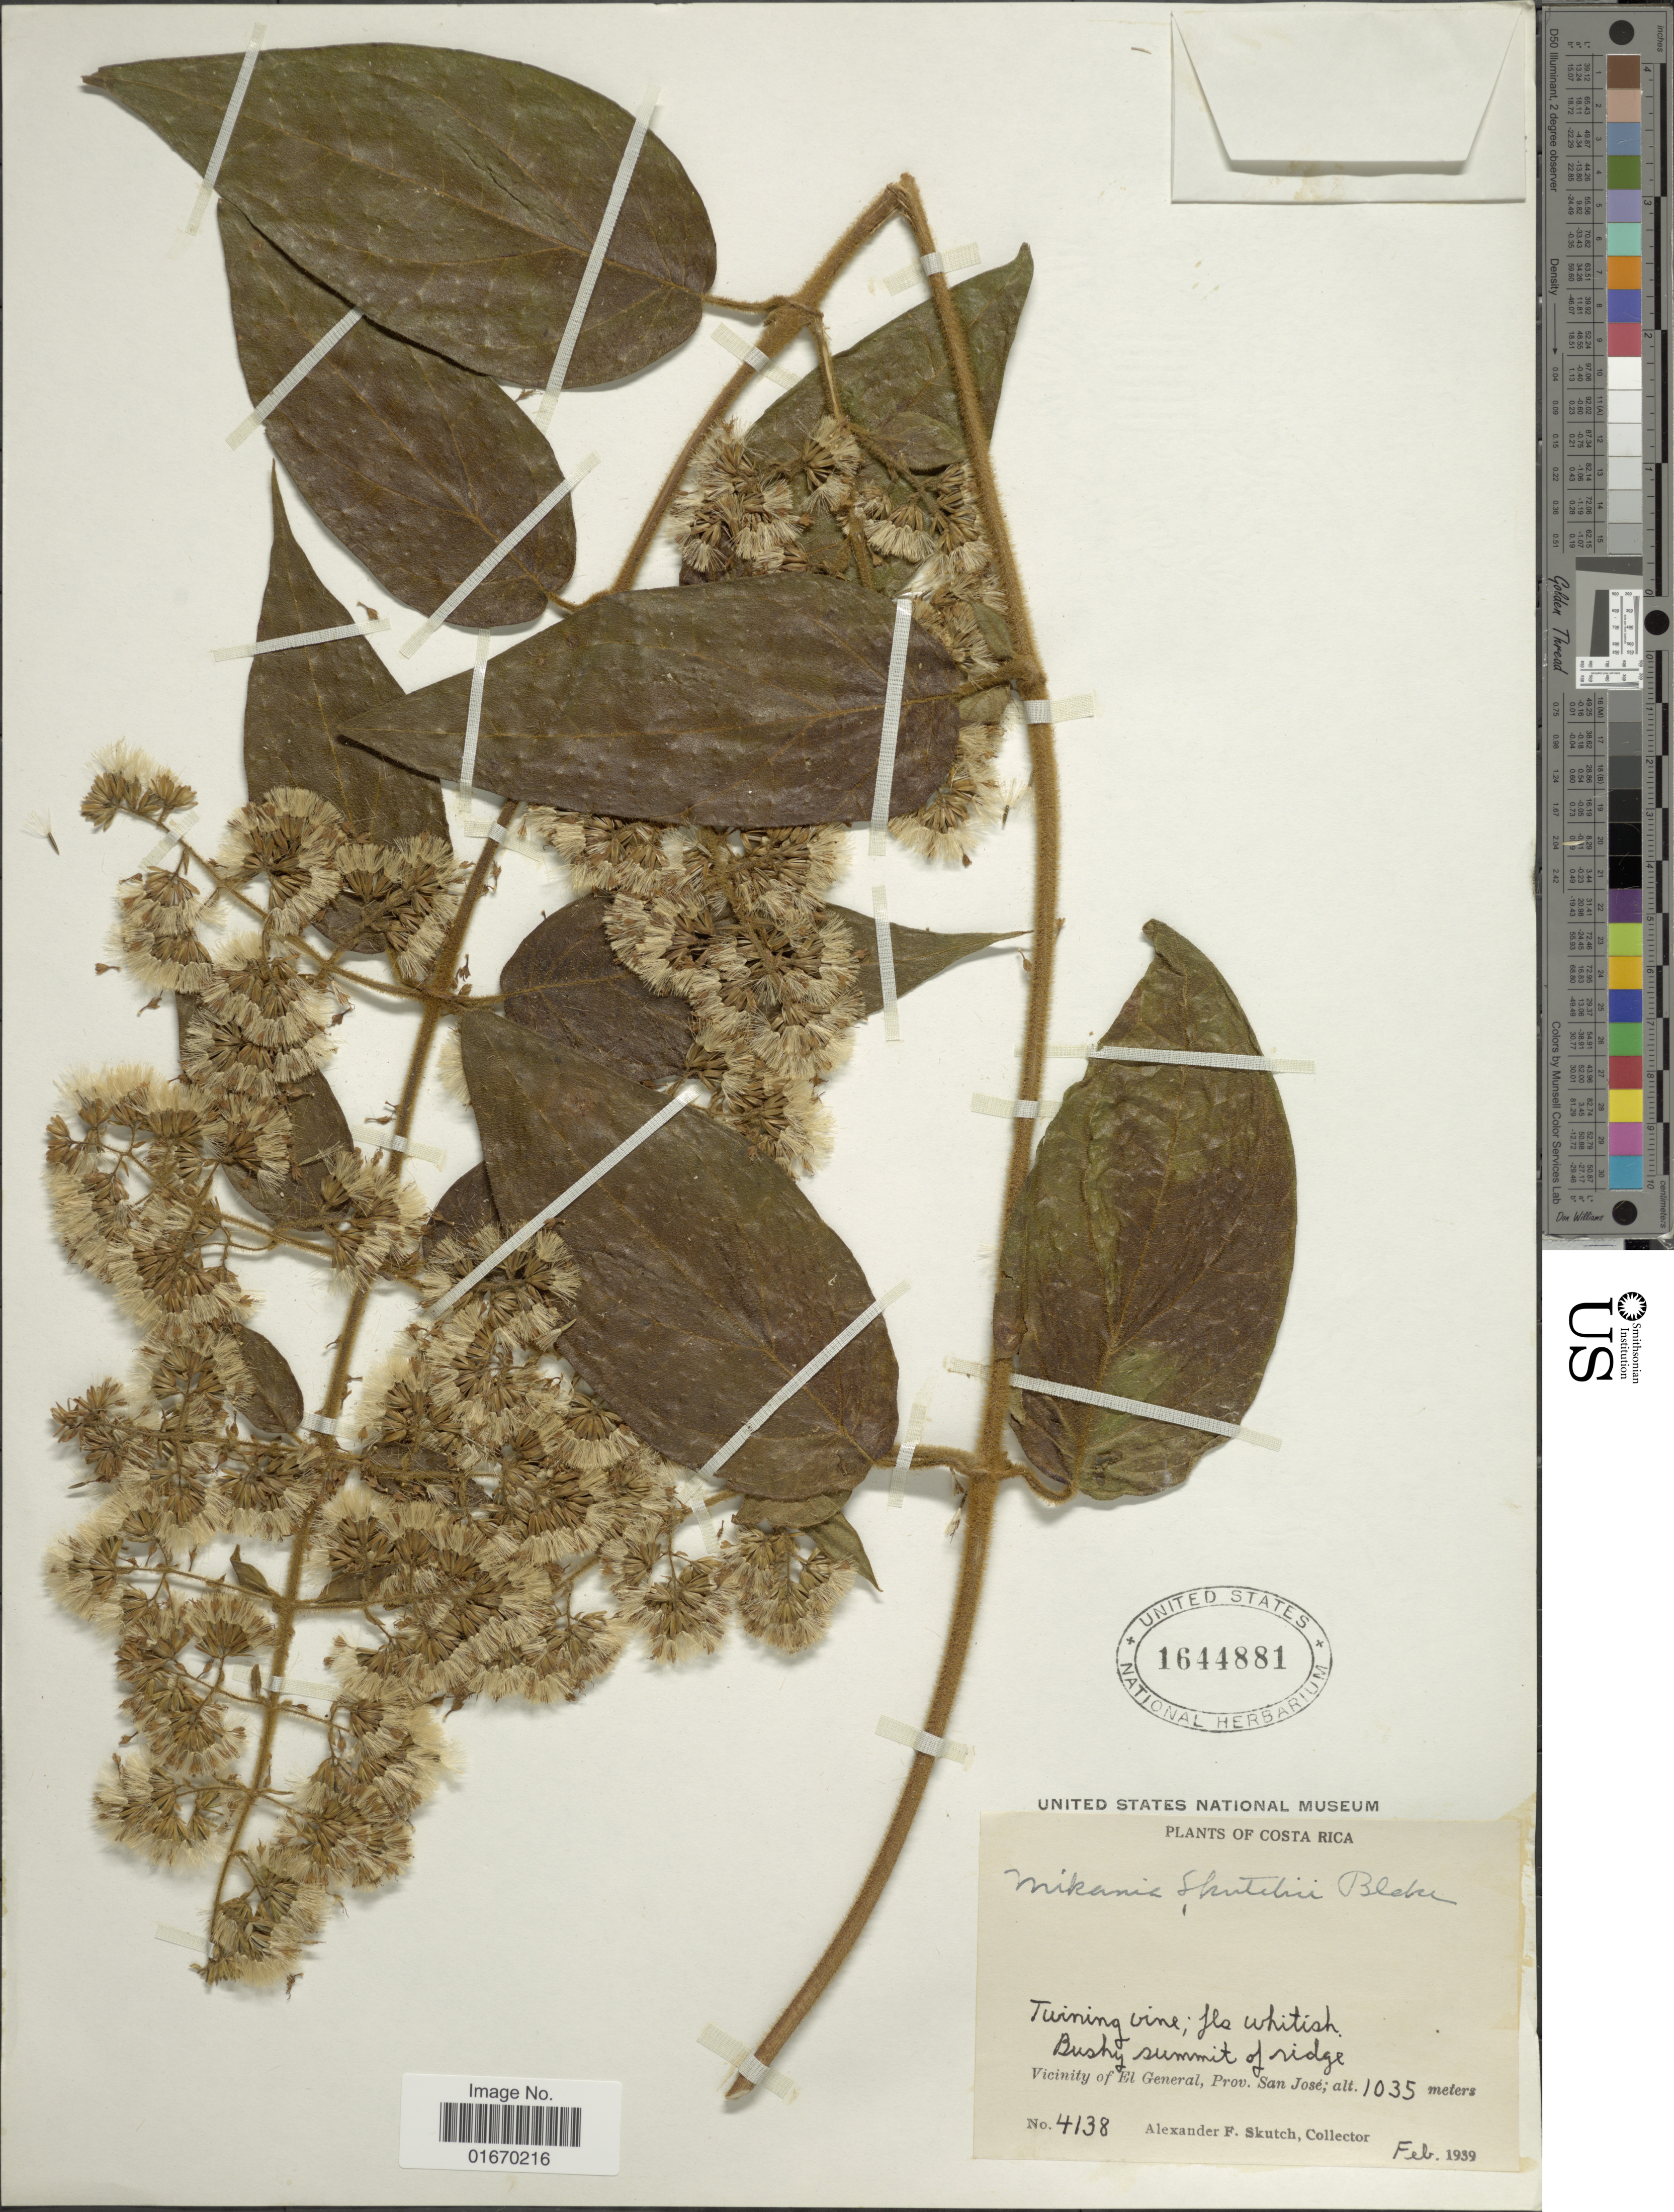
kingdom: Plantae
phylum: Tracheophyta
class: Magnoliopsida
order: Asterales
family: Asteraceae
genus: Mikania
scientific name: Mikania banisteriae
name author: DC.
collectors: A. F. Skutch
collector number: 4138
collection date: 1939-02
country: Costa Rica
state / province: San José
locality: Vicinity of El General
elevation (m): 1035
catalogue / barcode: US 1644881